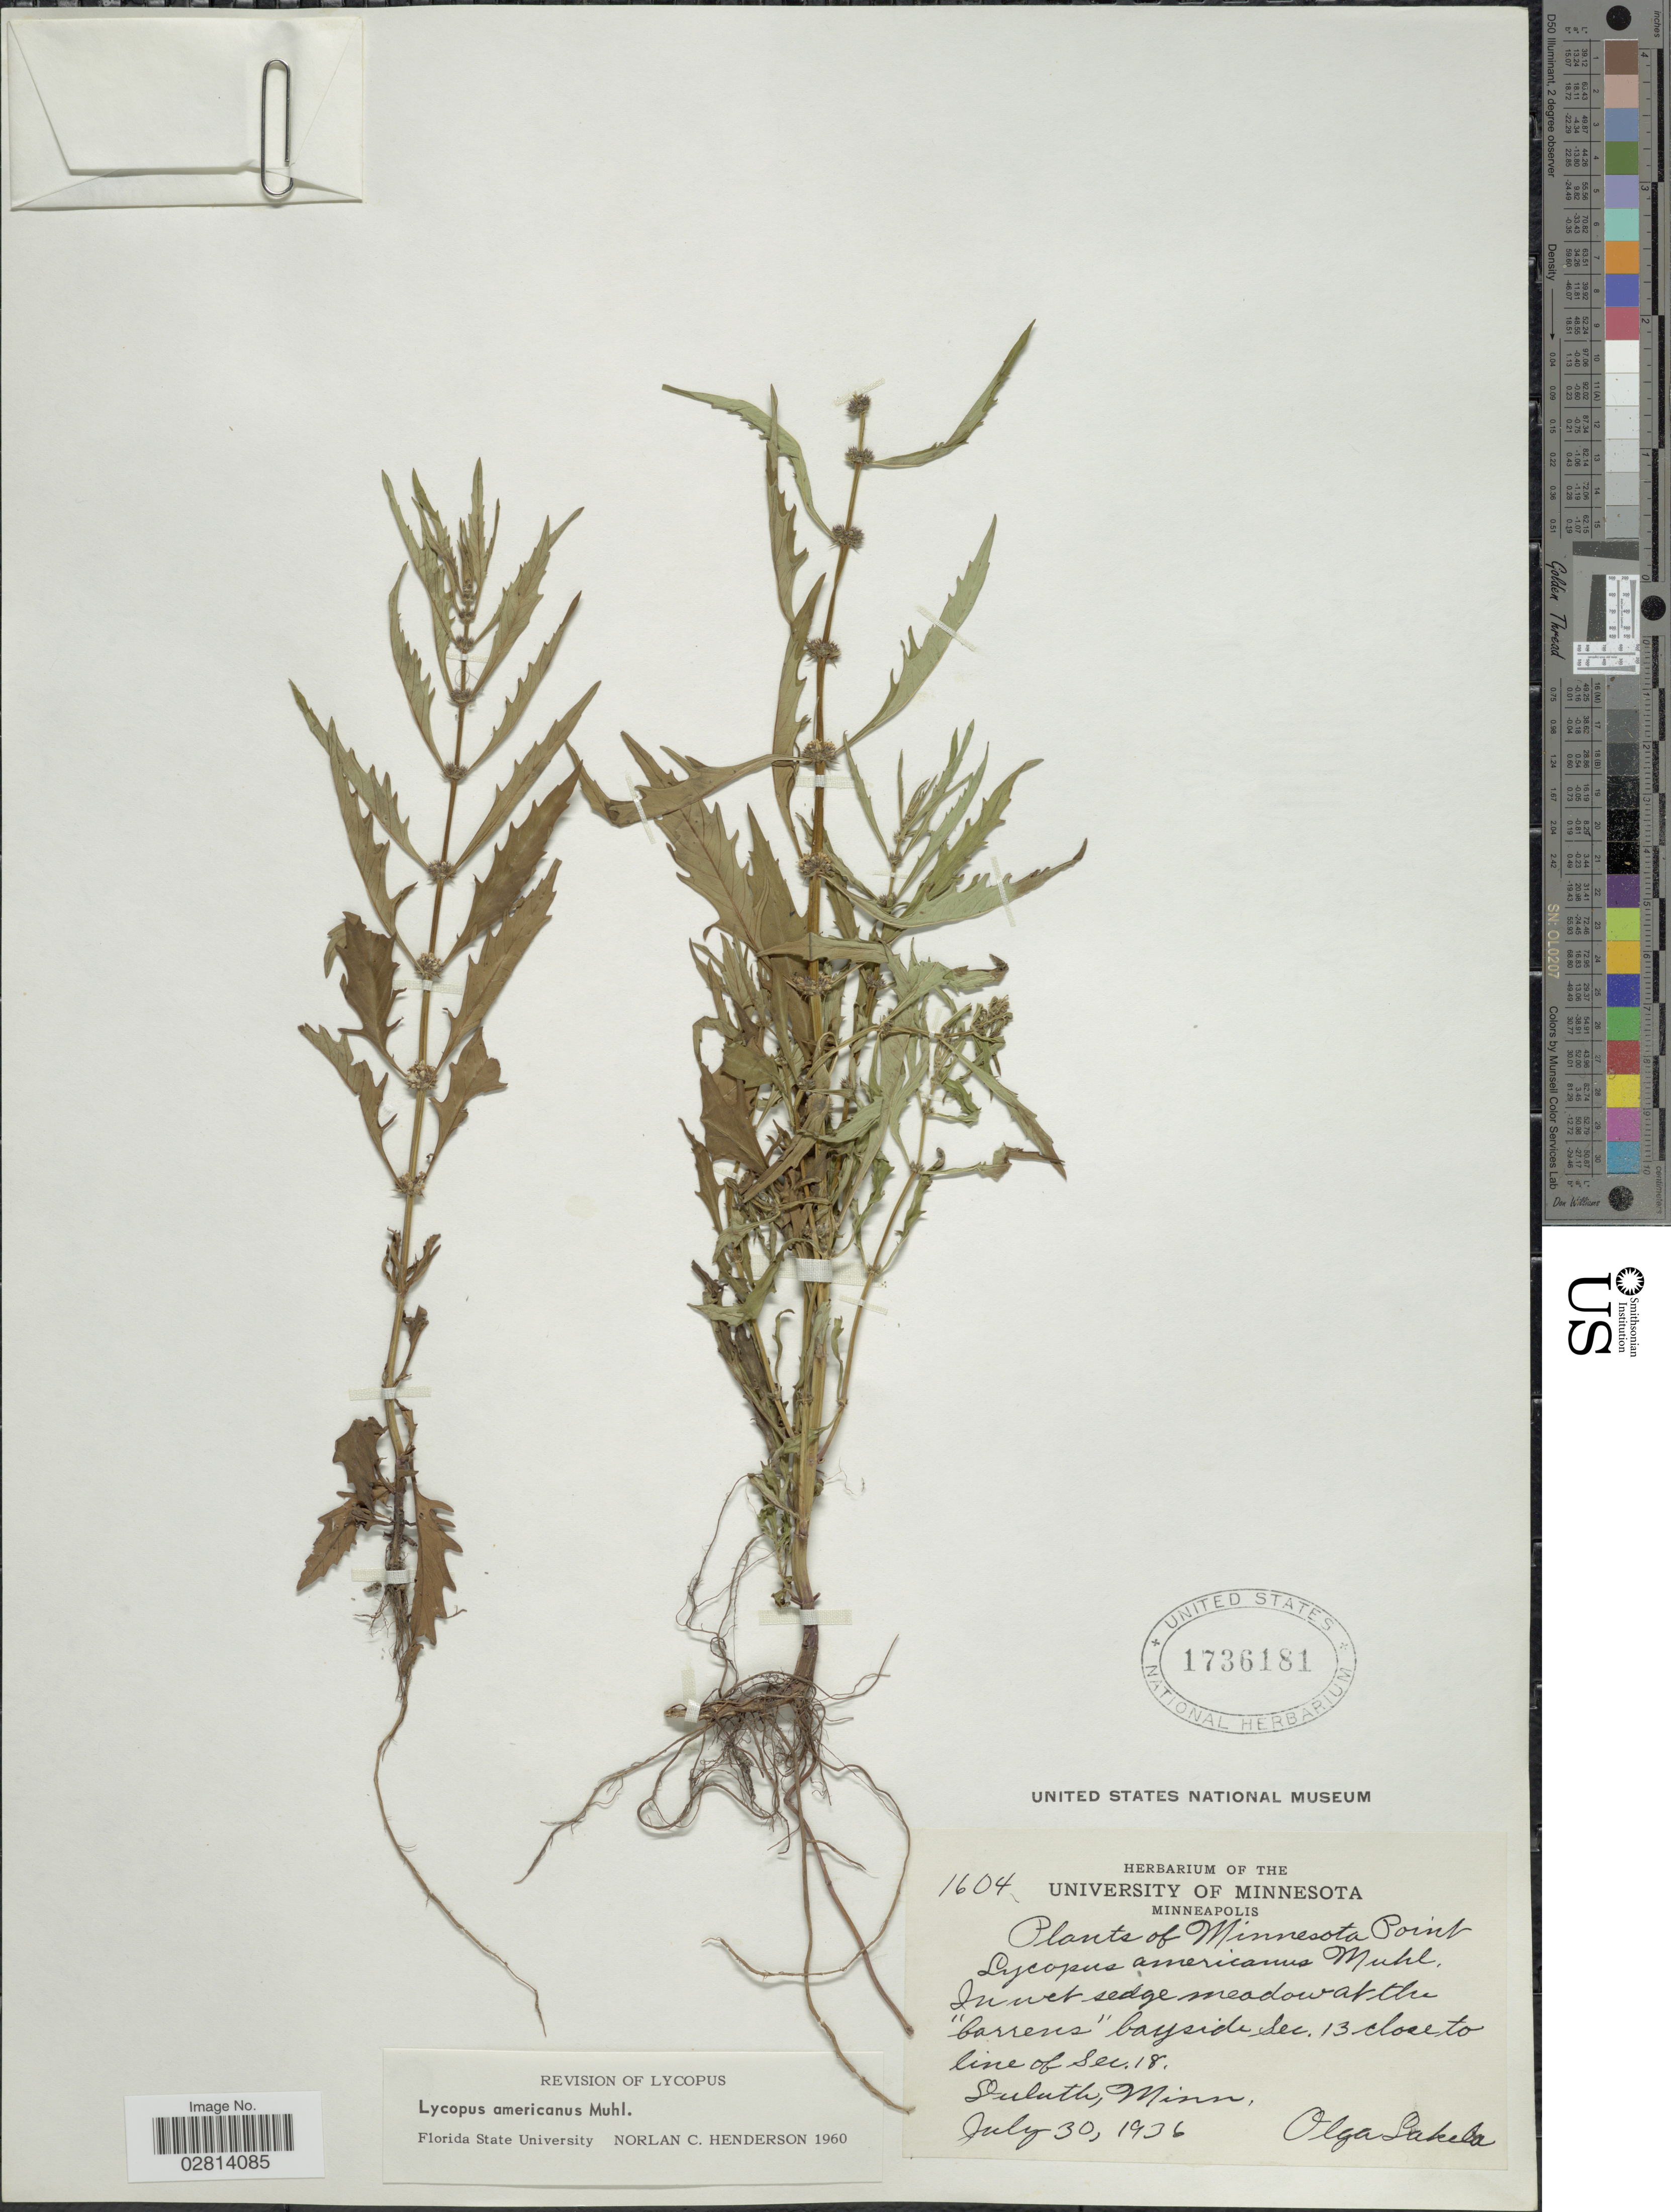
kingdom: Plantae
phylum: Tracheophyta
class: Magnoliopsida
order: Lamiales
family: Lamiaceae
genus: Lycopus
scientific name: Lycopus americanus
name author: Muhl. ex W.P.C. Barton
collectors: O. K. Lakela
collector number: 1604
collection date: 1936-07-30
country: United States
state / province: Minnesota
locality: Minnesota Point, In wet sedge meadow at the "barrens" bayside sec. 13, close to line of sec. 18, Duluth, Minn.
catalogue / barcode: US 1736181